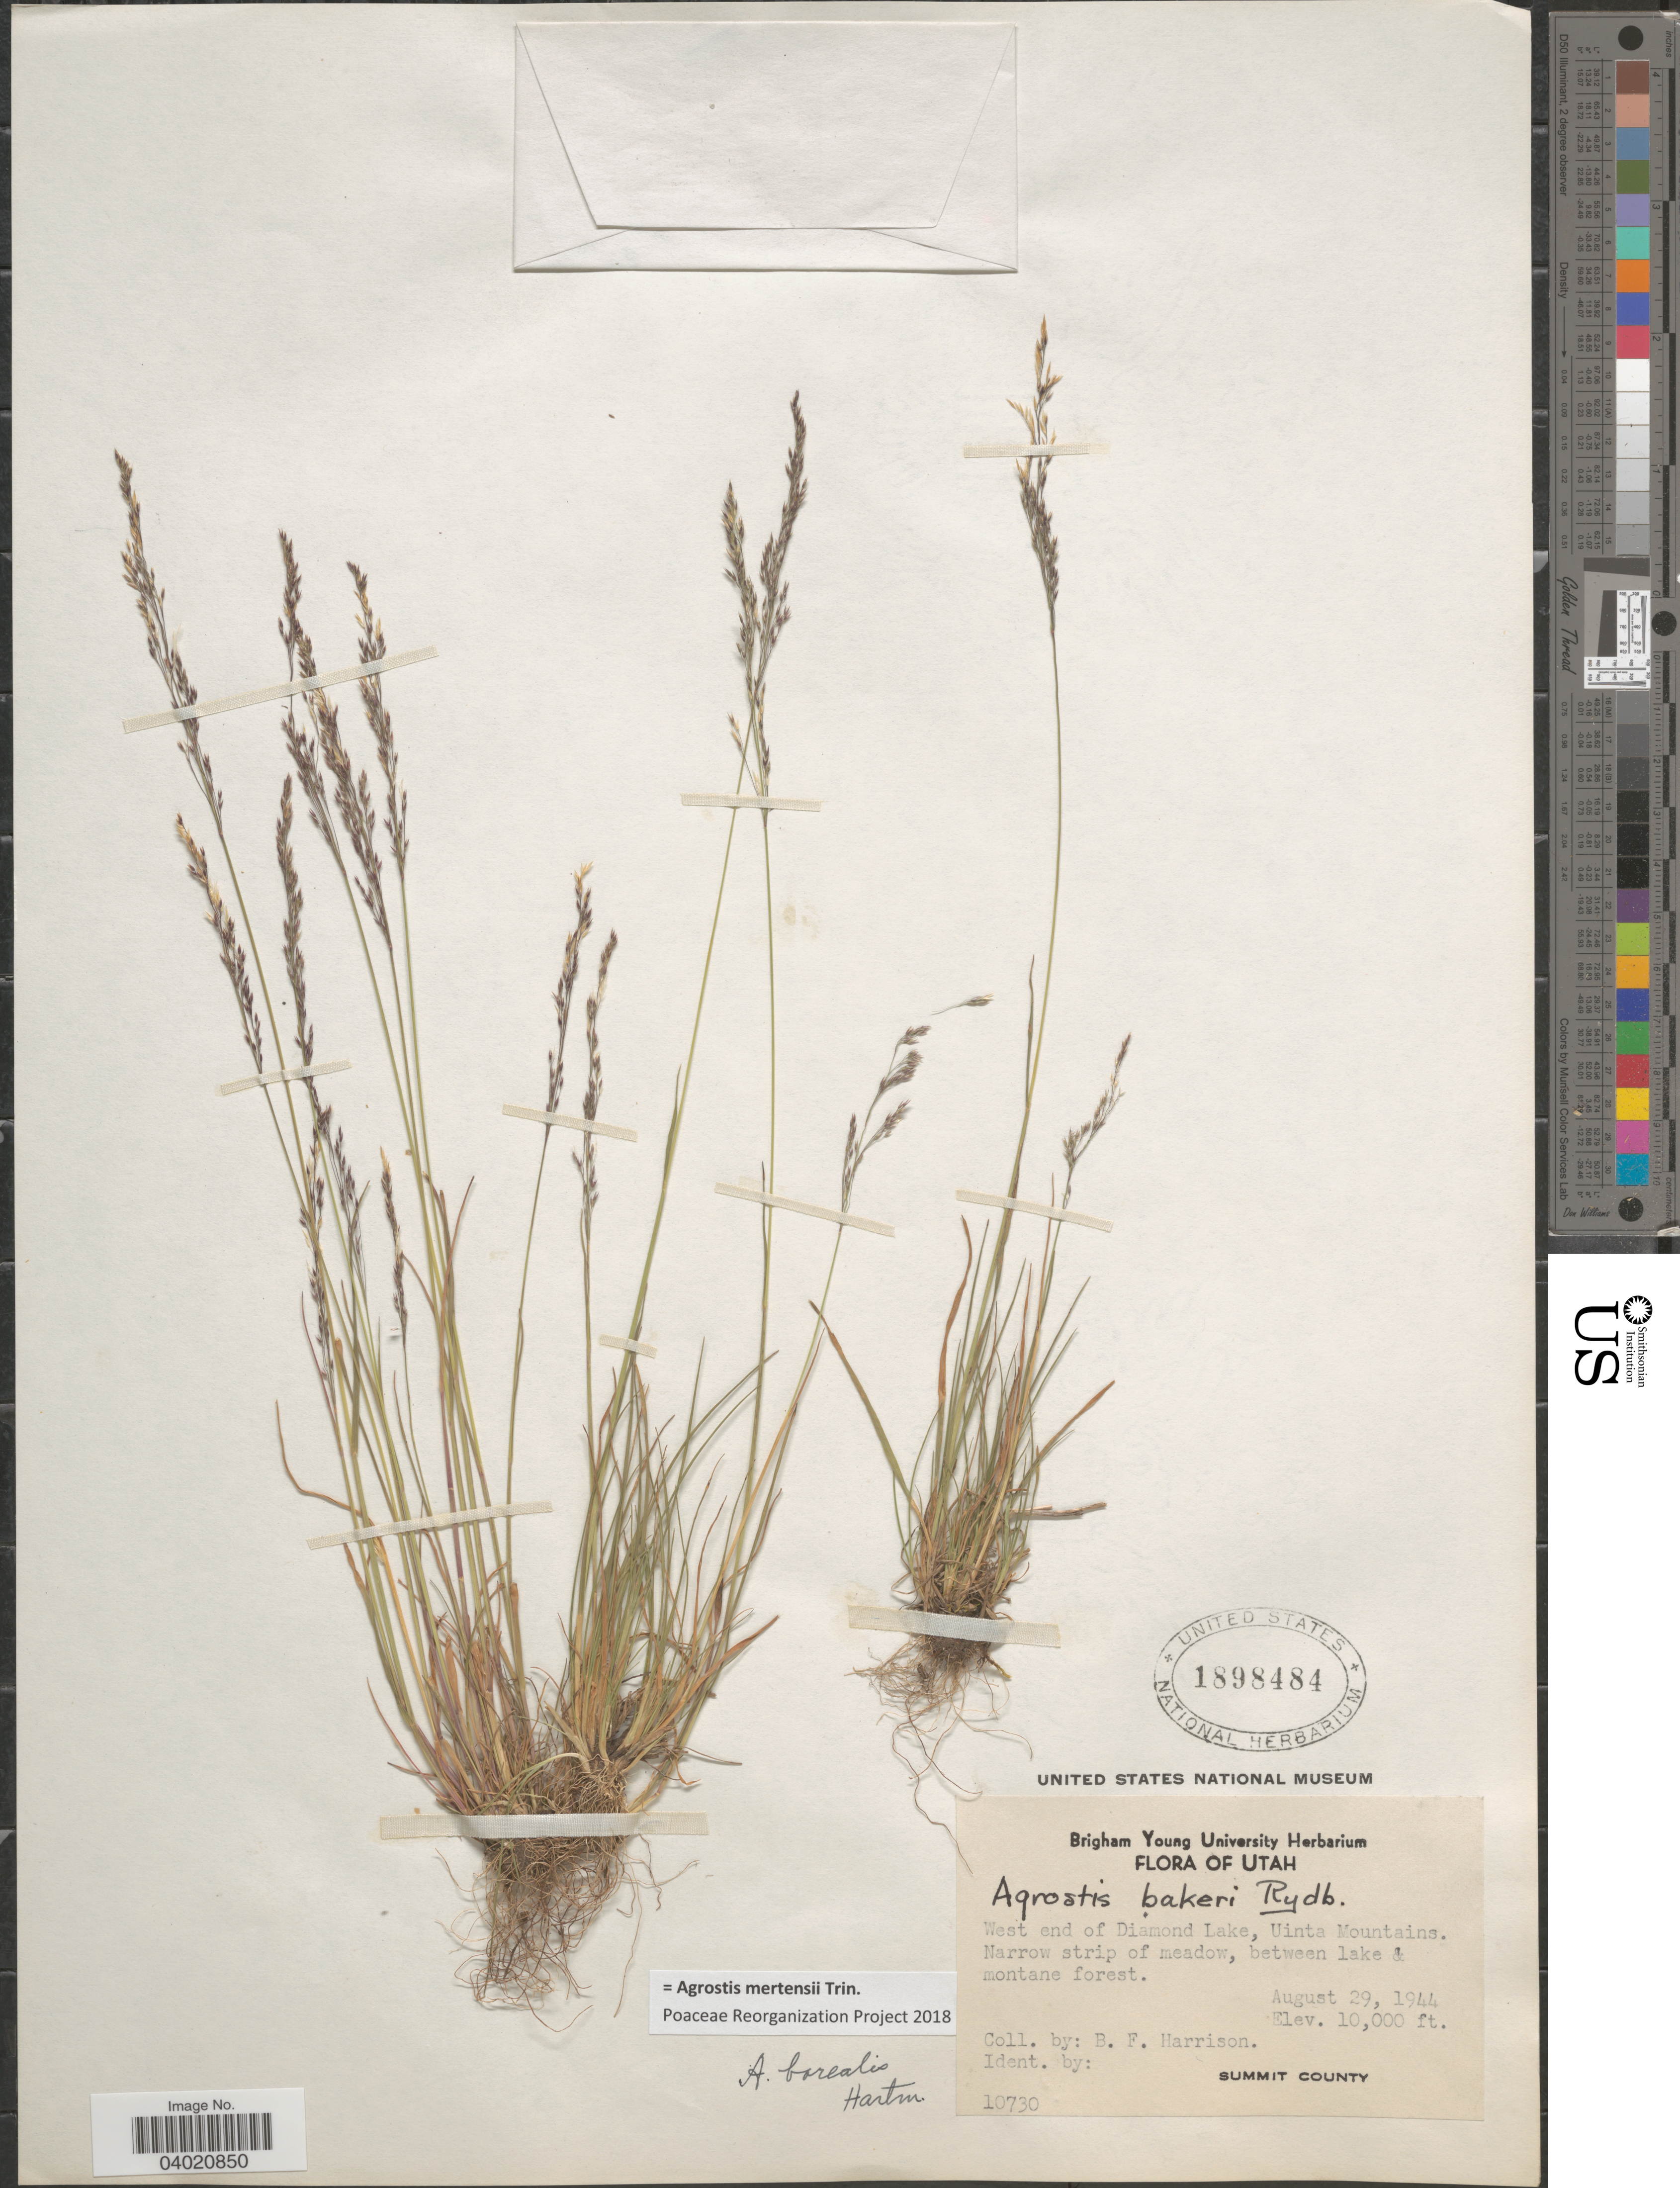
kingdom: Plantae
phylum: Tracheophyta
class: Liliopsida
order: Poales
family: Poaceae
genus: Agrostis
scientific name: Agrostis mertensii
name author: Trin.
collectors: B. F. Harrison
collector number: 10730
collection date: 1944-08-29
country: United States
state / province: Utah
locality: West end of Diamond Lake, Uinta Mountains. Narrow strip of meadow, between lake & montane forest. Summit County.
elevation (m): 3048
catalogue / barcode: US 1898484